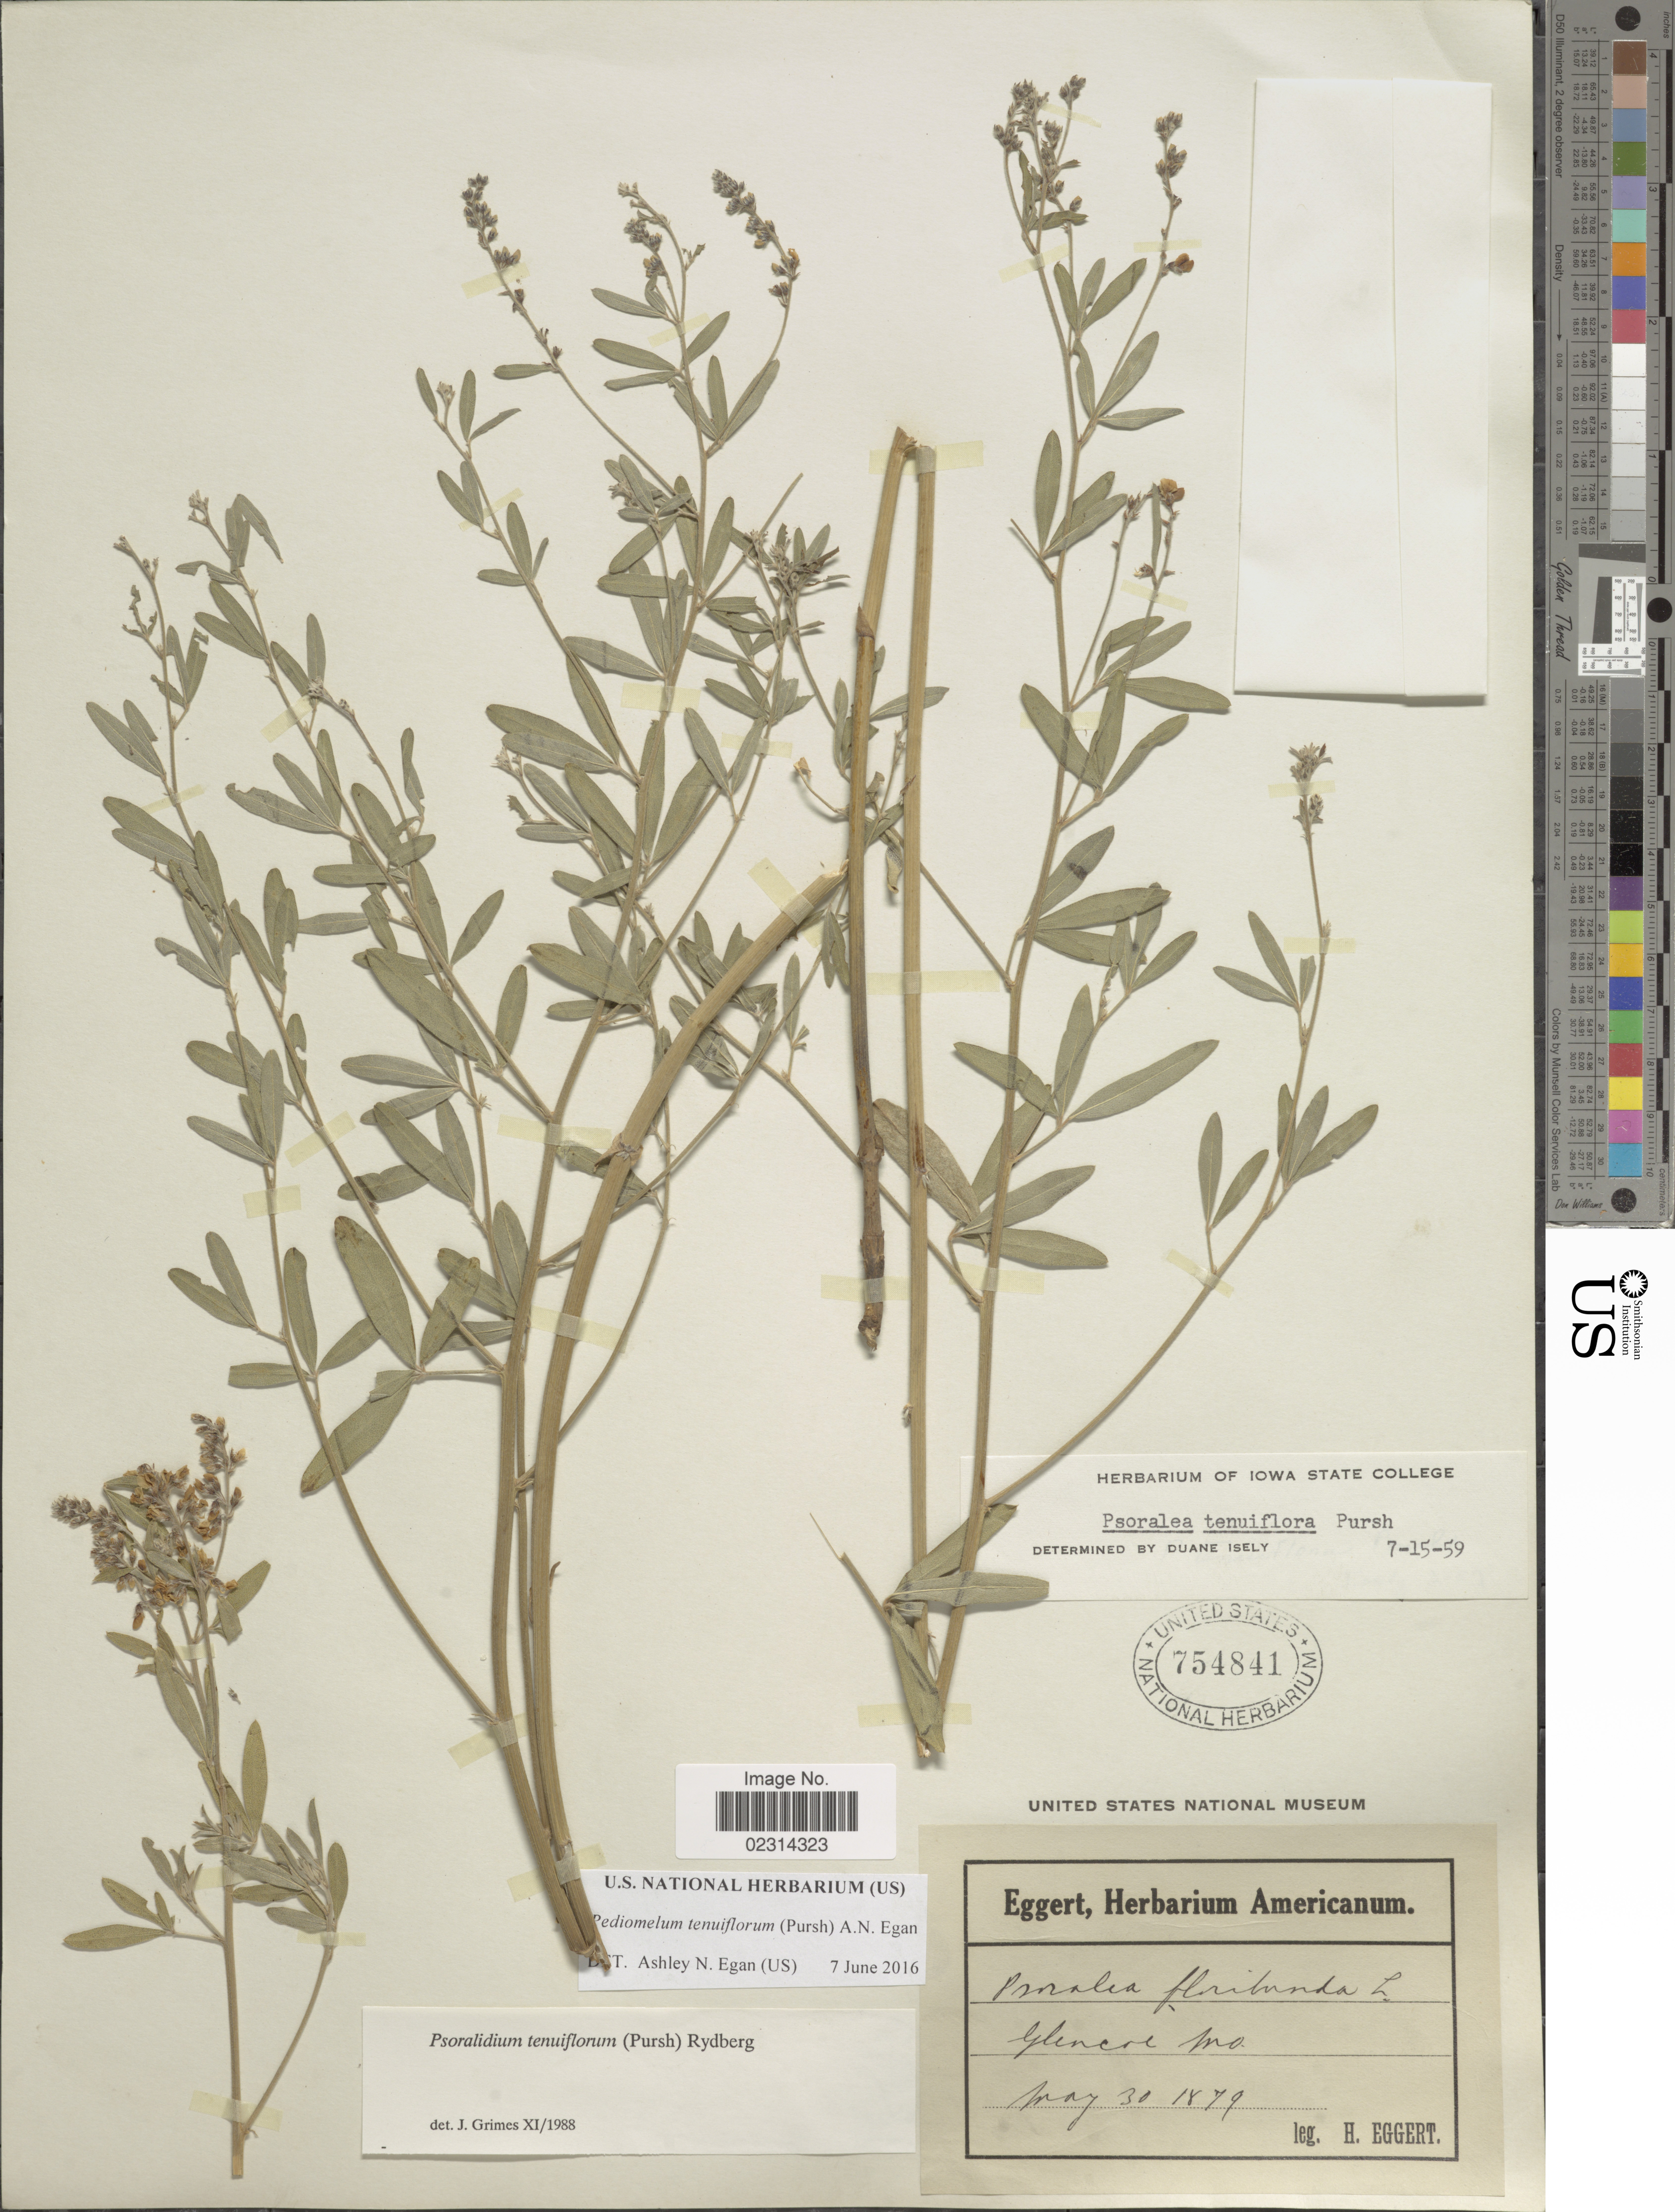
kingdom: Plantae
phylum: Tracheophyta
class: Magnoliopsida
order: Fabales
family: Fabaceae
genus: Psoralidium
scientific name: Psoralidium tenuiflorum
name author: (Pursh) Rydb.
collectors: H. Eggert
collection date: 1879-05-30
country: United States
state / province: Missouri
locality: Glencoe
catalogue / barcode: US 754841